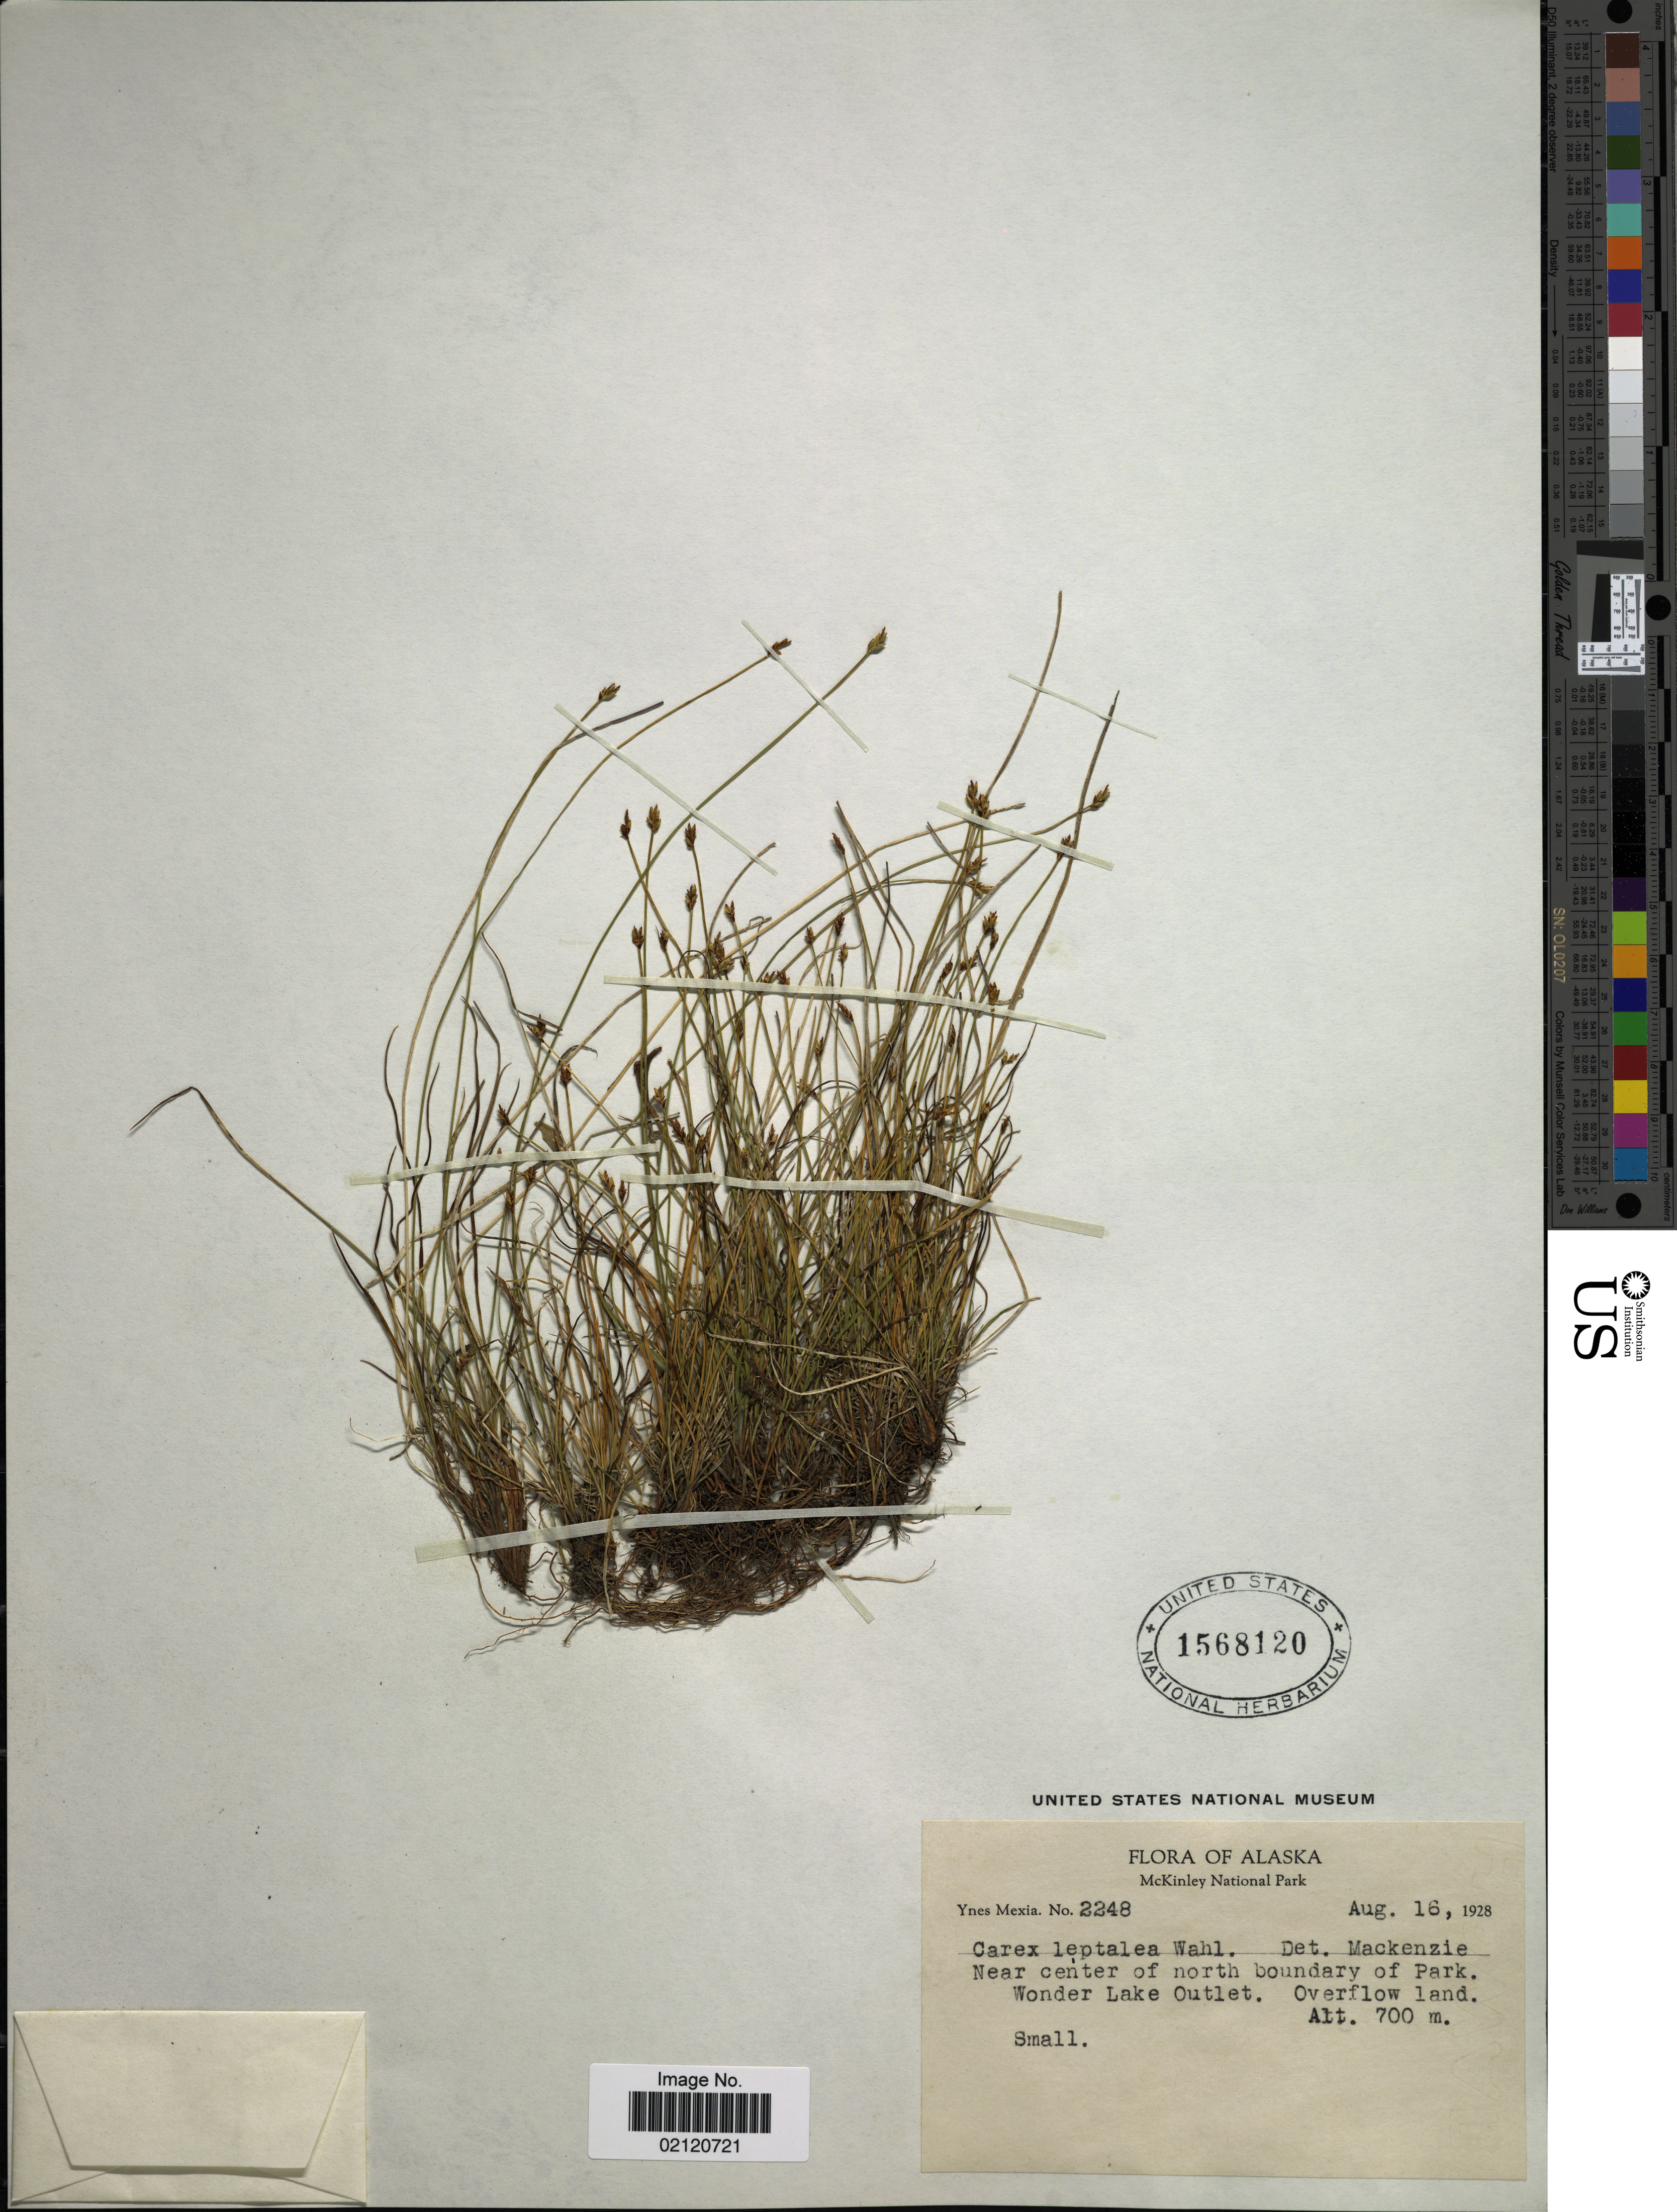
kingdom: Plantae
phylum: Tracheophyta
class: Liliopsida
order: Poales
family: Cyperaceae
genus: Carex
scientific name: Carex leptalea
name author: Wahlenb.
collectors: Y. Mexia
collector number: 2248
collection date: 1928-08-16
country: United States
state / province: Alaska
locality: McKinley National Park, Near center of north boundary of Park. Wonder Lake Outlet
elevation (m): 700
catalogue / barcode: US 1568120